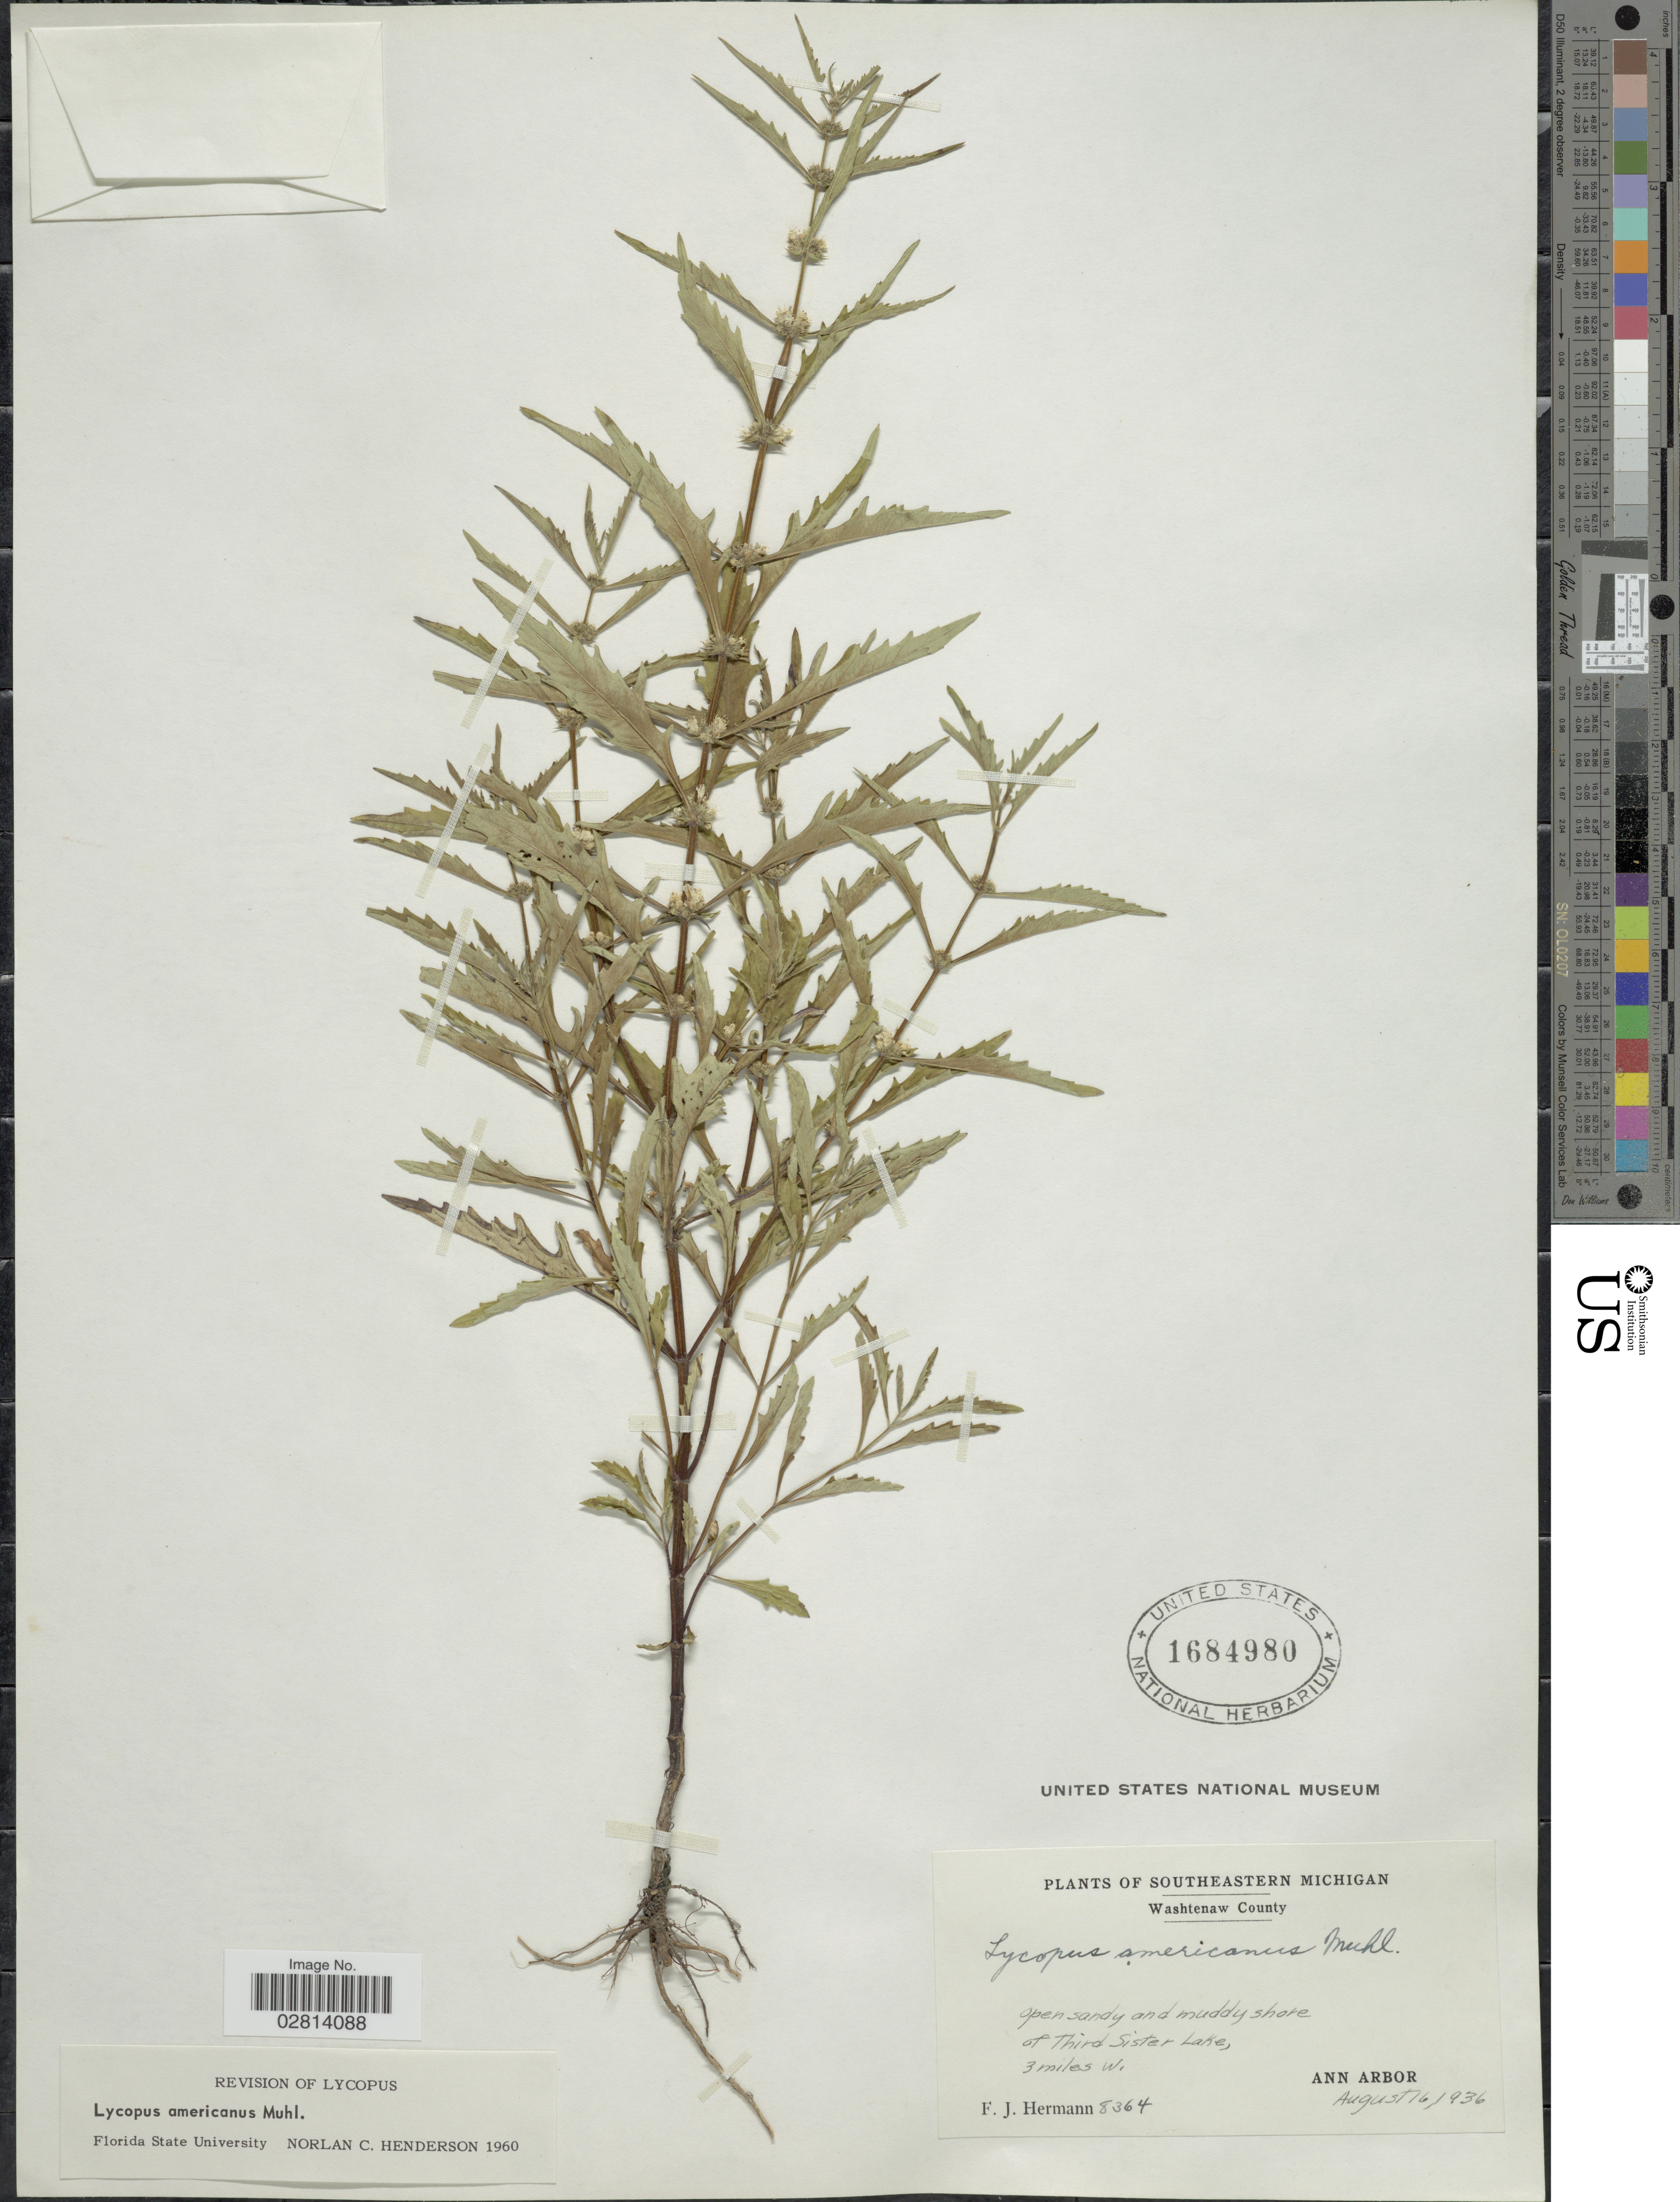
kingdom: Plantae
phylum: Tracheophyta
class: Magnoliopsida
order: Lamiales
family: Lamiaceae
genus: Lycopus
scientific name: Lycopus americanus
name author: Muhl. ex W.P.C. Barton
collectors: F. J. Hermann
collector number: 8364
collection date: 1936-08-16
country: United States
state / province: Michigan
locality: Southeastern Michigan, Washtenaw County, Open sandy and muddy shore of Third Sister Lake, 3 miles W., Ann Arbor.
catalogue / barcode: US 1684980